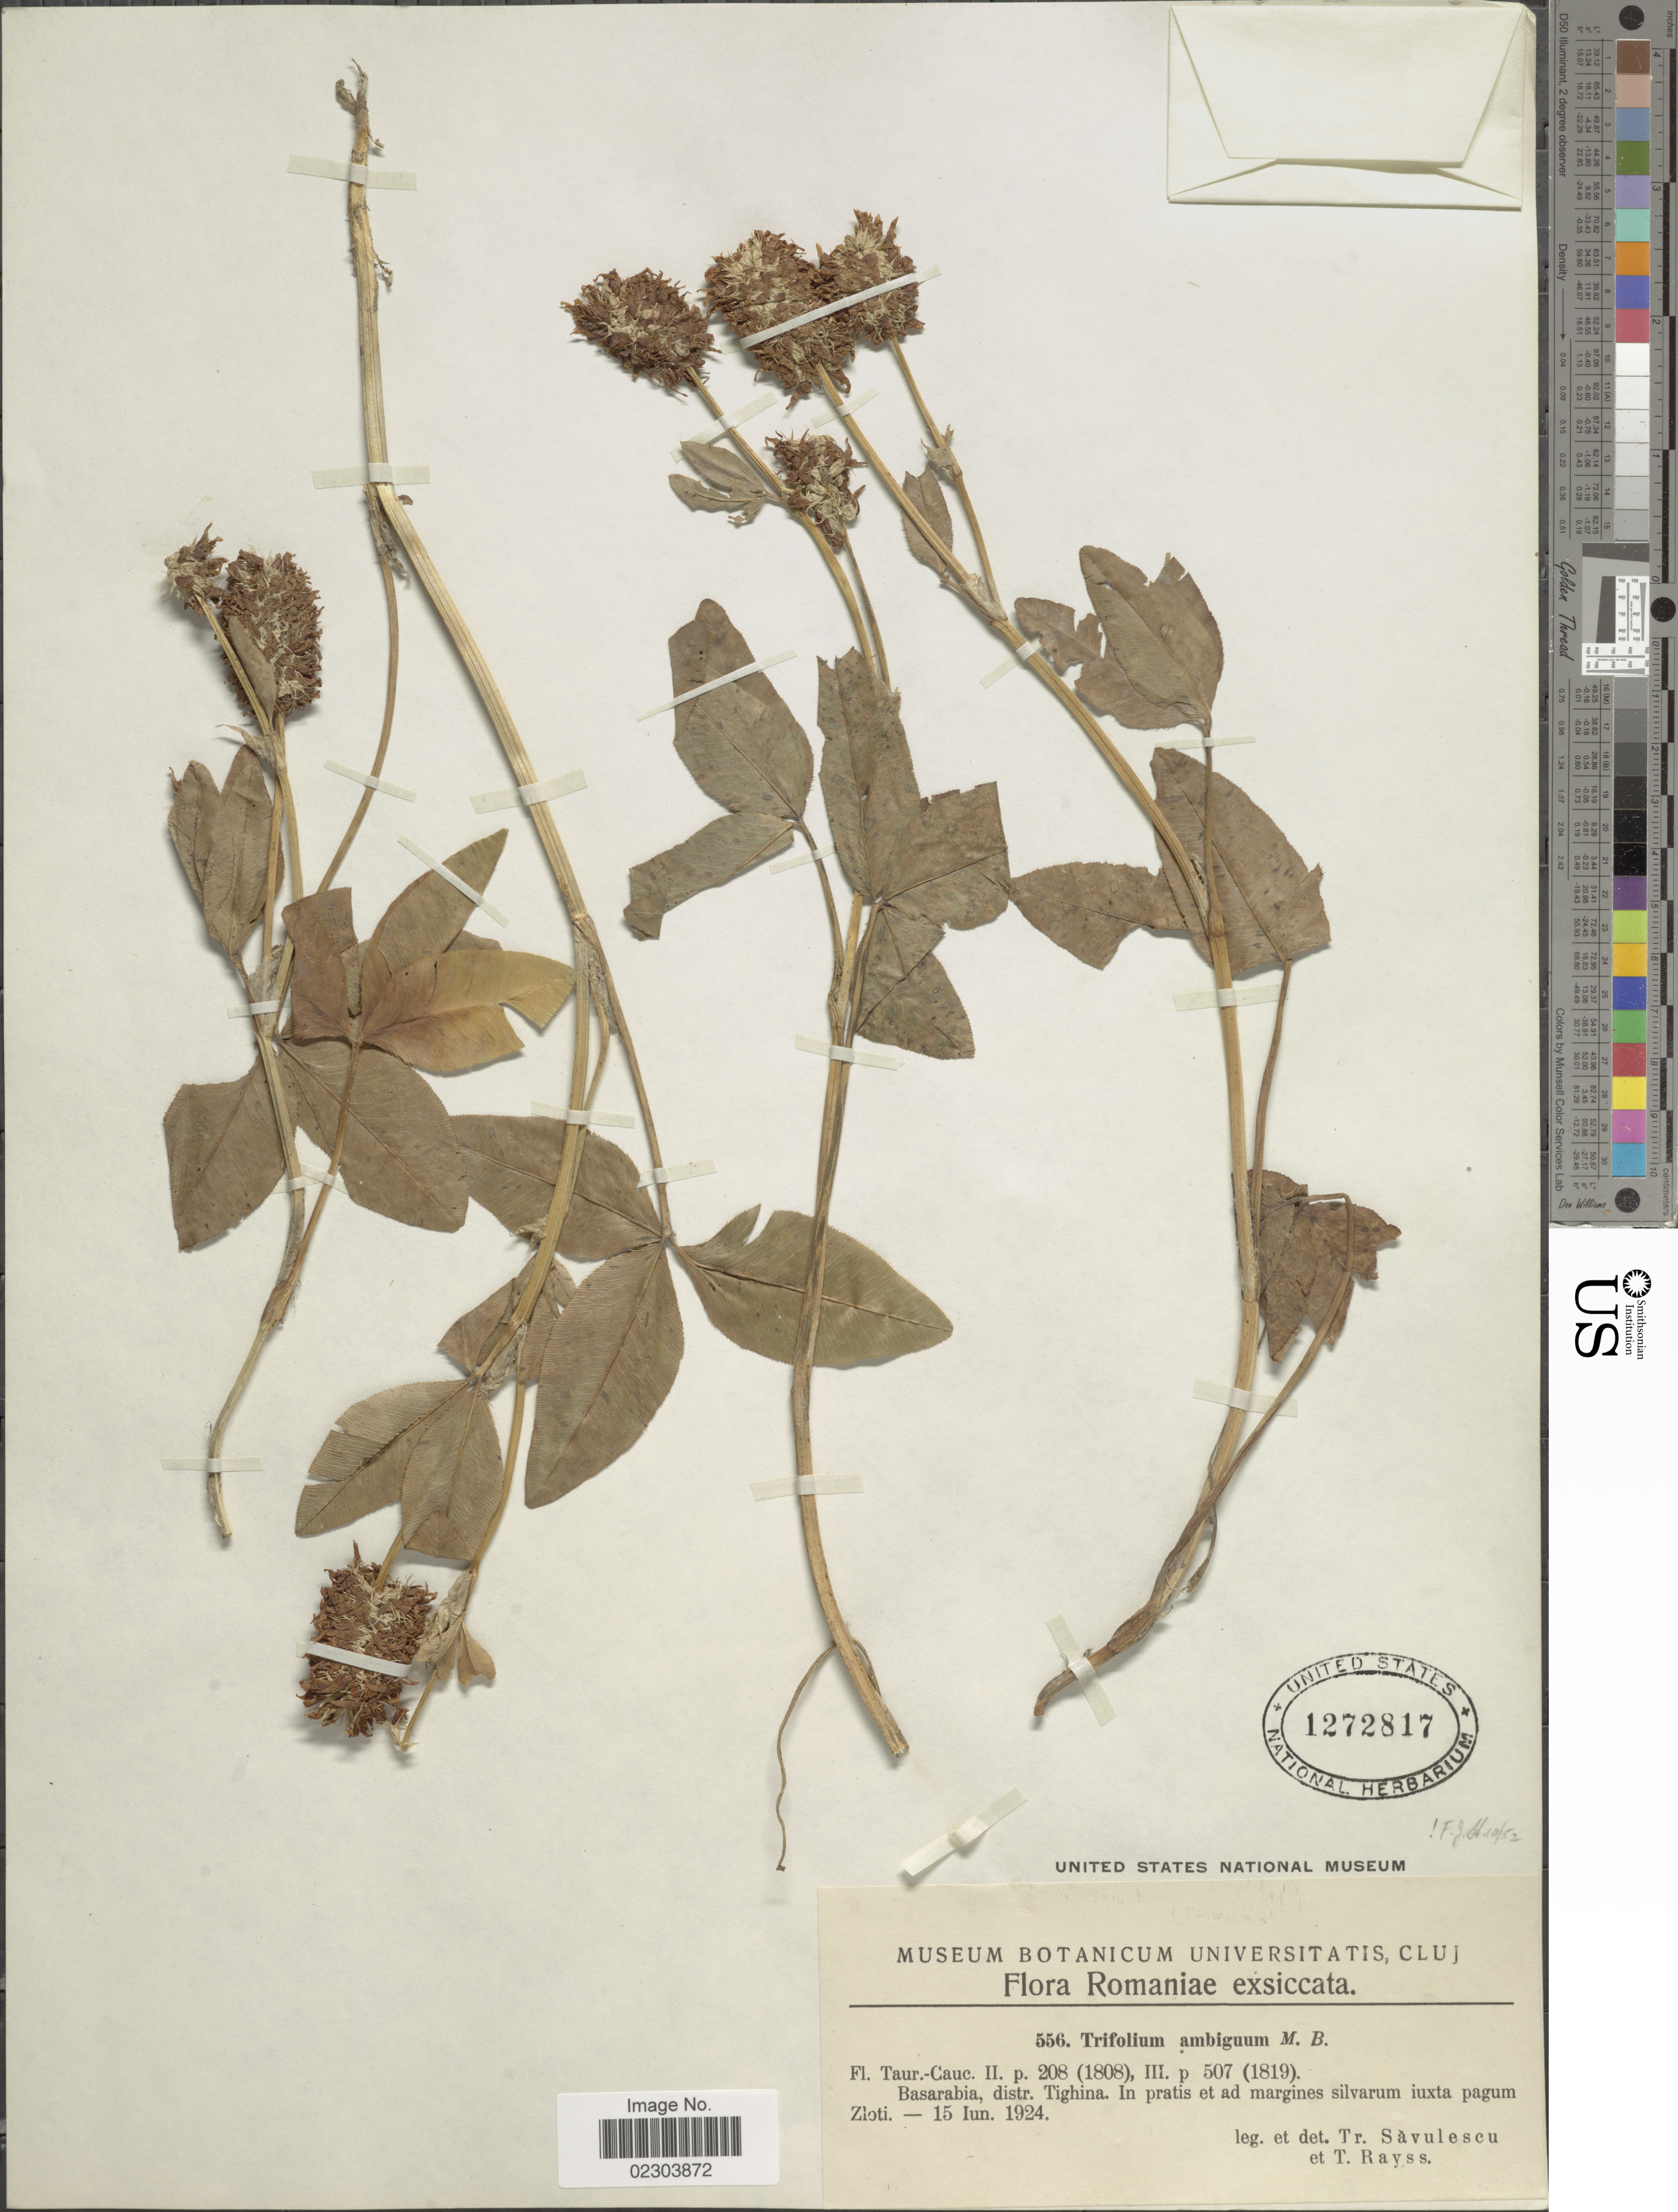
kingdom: Plantae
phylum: Tracheophyta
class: Magnoliopsida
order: Fabales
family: Fabaceae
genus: Trifolium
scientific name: Trifolium ambiguum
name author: M. Bieb.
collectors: T. Savulescu & T. Rayss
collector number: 556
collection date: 1924-06-15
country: Moldova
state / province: Tighina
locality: Romaniae exsiccata, Basarabia, distr. Tighina, in pratis et ad margines silvarum iuxta pagum Zloti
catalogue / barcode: US 1272817